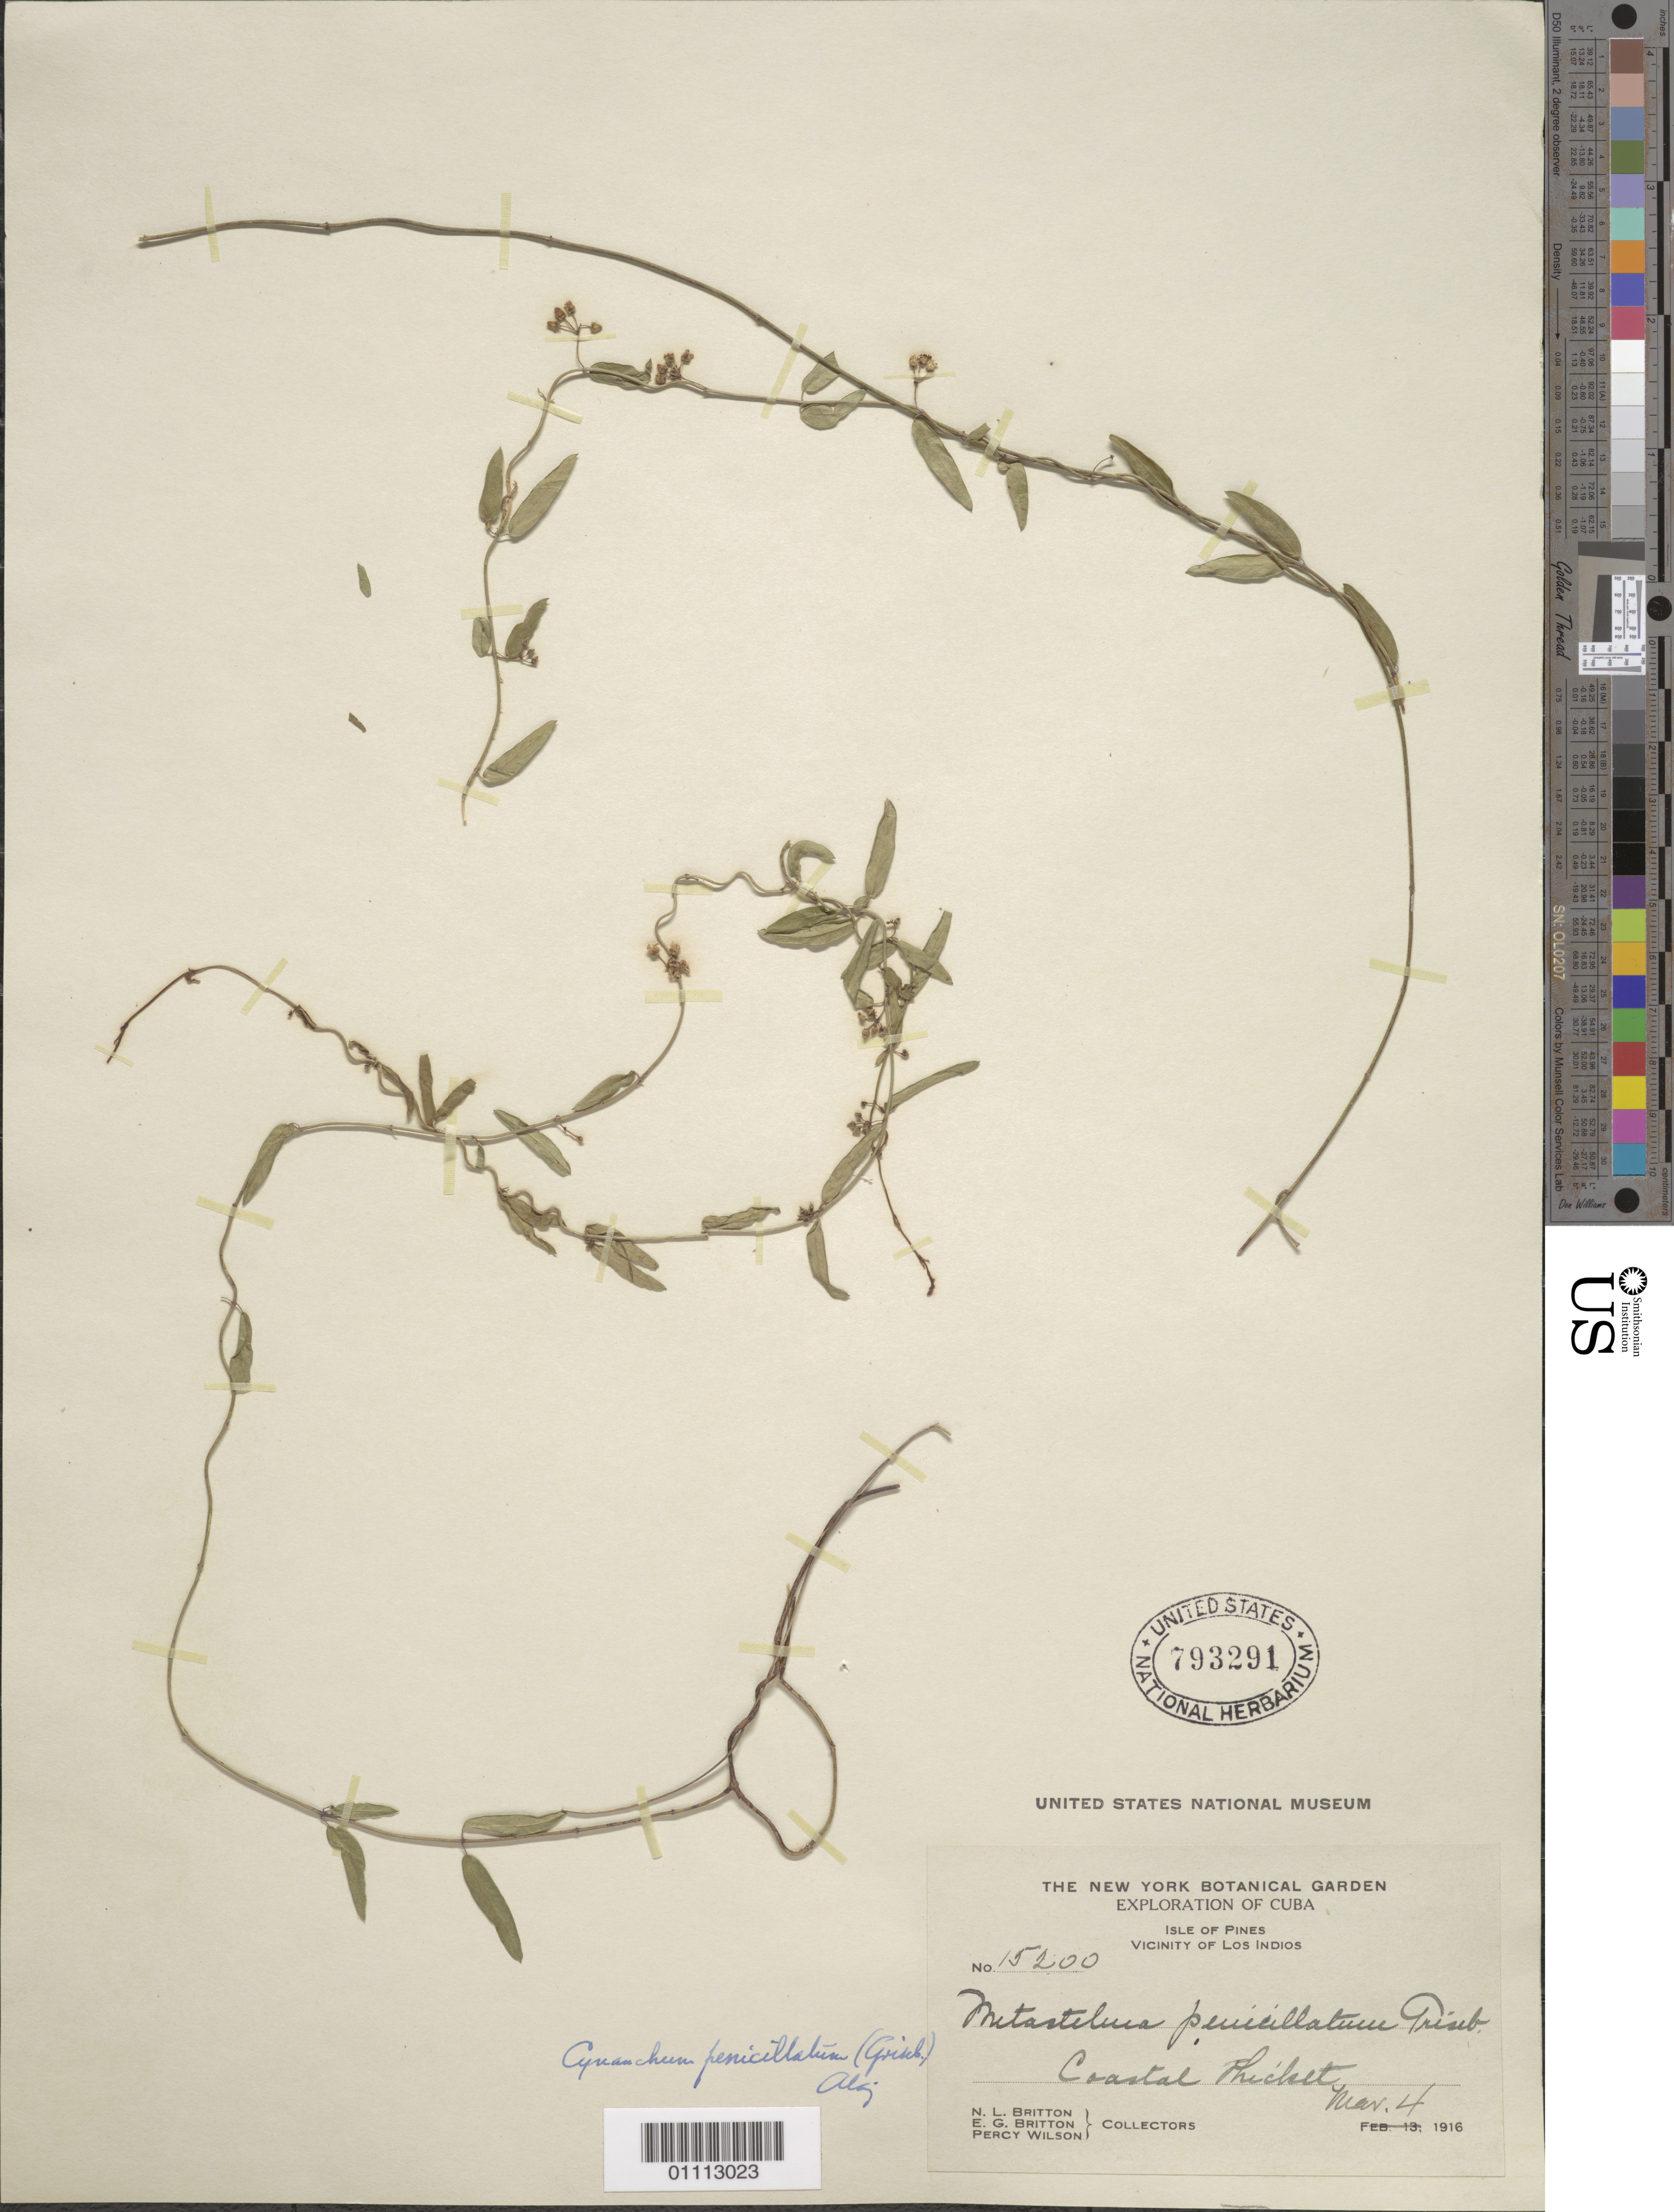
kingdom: Plantae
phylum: Tracheophyta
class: Magnoliopsida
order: Gentianales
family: Apocynaceae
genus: Cynanchum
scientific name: Cynanchum penicillatum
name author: (Griseb.) Alain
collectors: N. Britton, E. G. Britton & P. Wilson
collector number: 15200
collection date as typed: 04 Nov 1916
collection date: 1916-11-04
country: Cuba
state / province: Isla de La Juventud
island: Isla de la Juventud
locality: Vicinity of Los Indios Coastal thicket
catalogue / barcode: US 793291